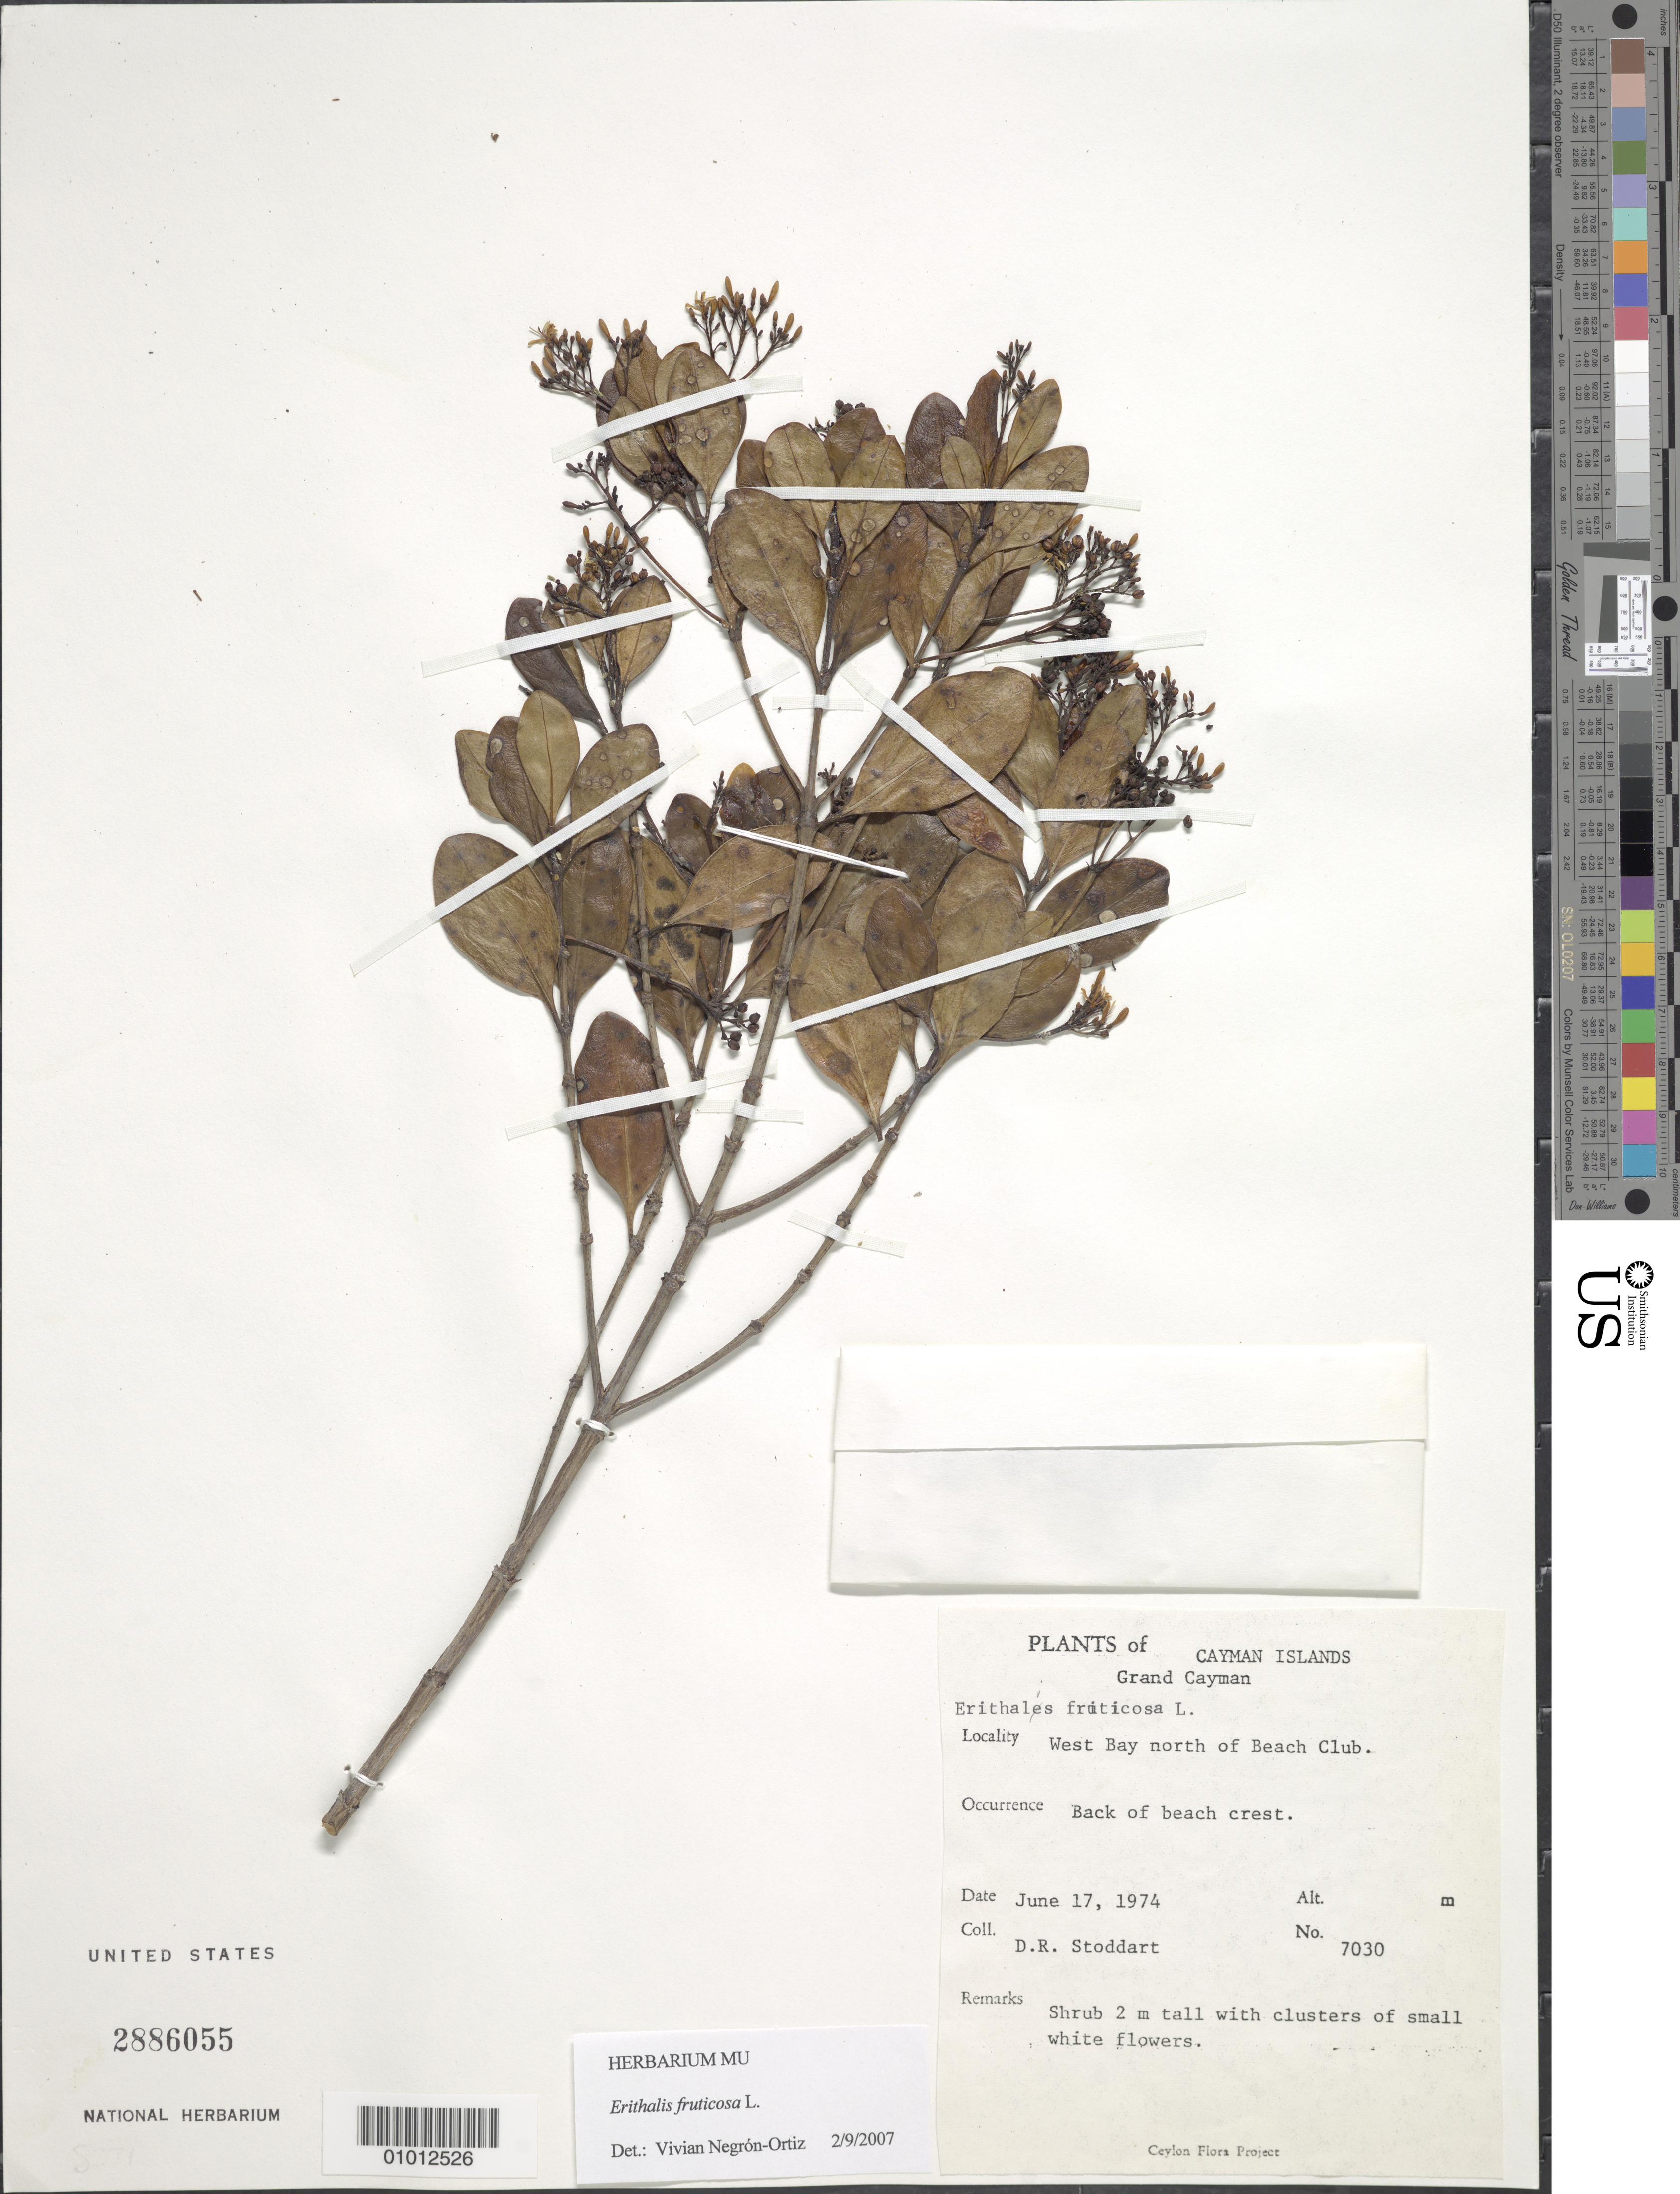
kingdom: Plantae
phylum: Tracheophyta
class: Magnoliopsida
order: Gentianales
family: Rubiaceae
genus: Erithalis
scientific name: Erithalis fruticosa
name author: L.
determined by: Negrón-Ortiz, V.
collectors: D. R. Stoddart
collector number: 7030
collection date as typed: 17 Jun 1974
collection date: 1974-06-17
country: Cayman Islands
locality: West Bay north of Beach Club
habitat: Back of beach crest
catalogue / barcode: US 2886055